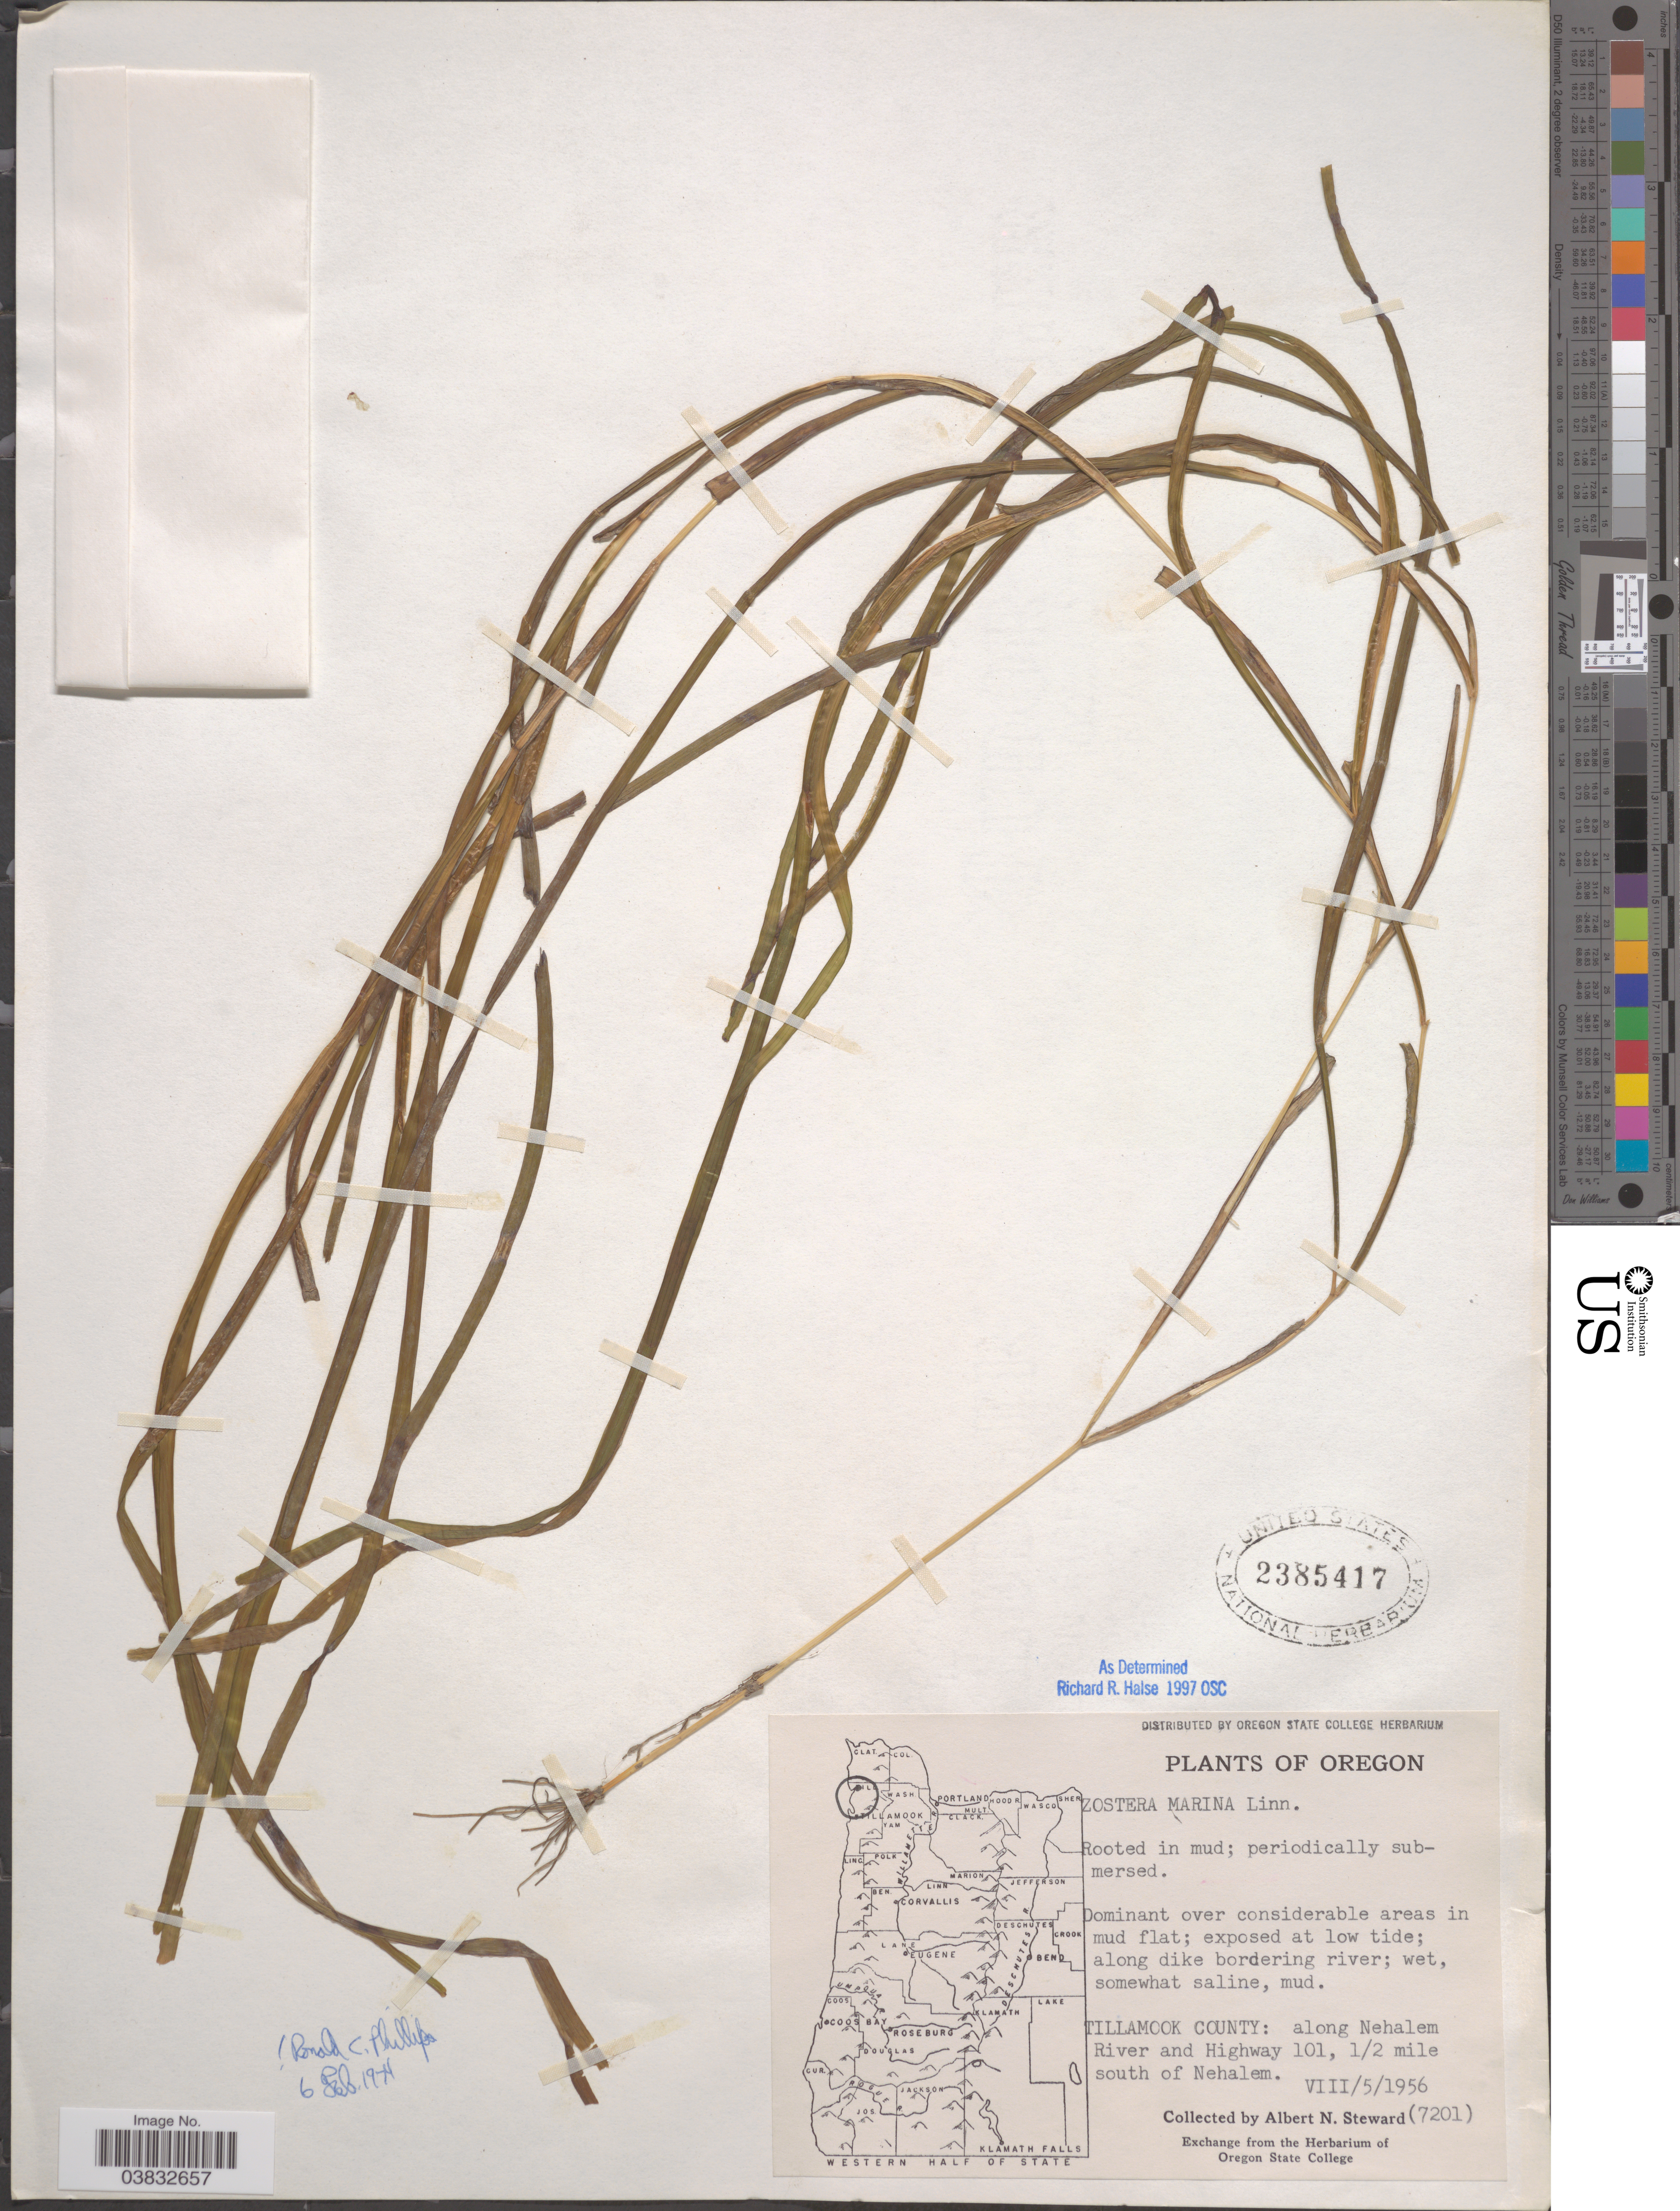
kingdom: Plantae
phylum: Tracheophyta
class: Liliopsida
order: Alismatales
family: Zosteraceae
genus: Zostera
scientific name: Zostera marina var. typica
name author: L.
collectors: A. N. Steward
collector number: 7201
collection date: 1956-08-05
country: United States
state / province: Oregon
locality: Along dike bordering river. Tillamook County: along Nehalem River and Highway 101, 1/2 mile south of Nehalem.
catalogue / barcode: US 2385417